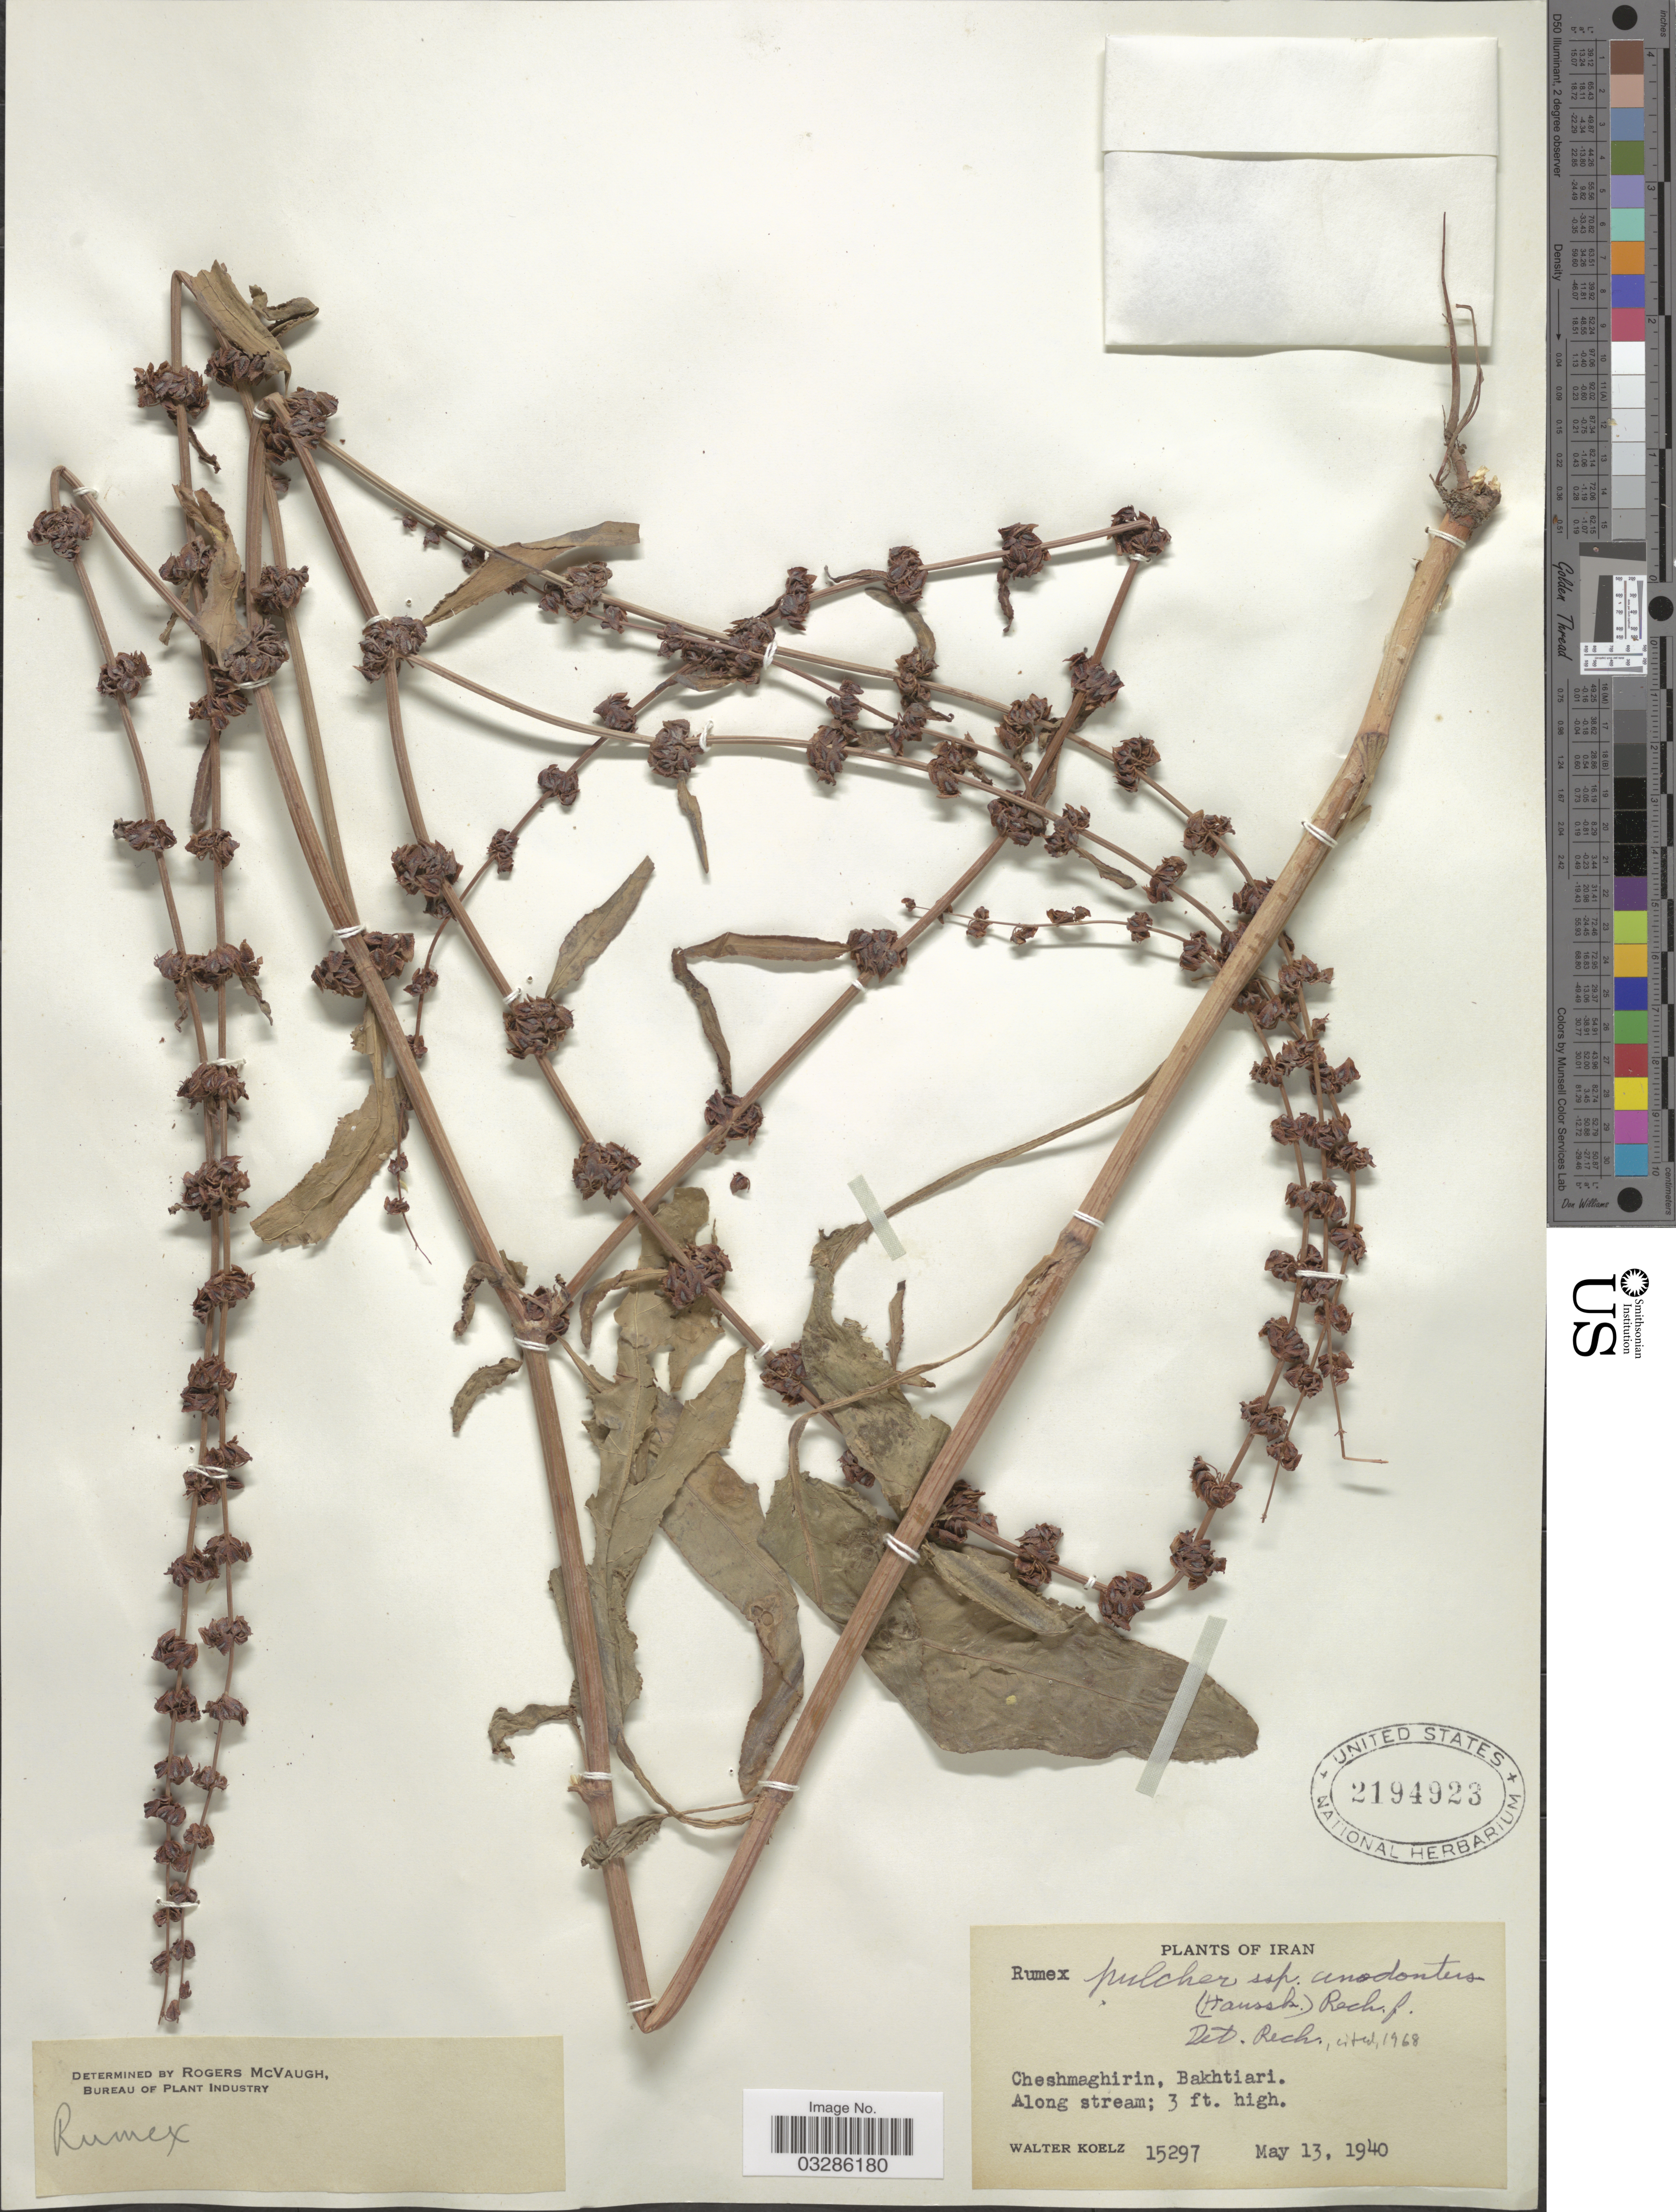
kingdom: Plantae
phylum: Tracheophyta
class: Magnoliopsida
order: Caryophyllales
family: Polygonaceae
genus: Rumex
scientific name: Rumex pulcher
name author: L.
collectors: W. N. Koelz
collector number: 15297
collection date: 1940-05-13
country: Iran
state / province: Chahar Mahaal and Bakhtiari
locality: Cheshmaghirin, Bakhtiari.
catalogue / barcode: US 2194923